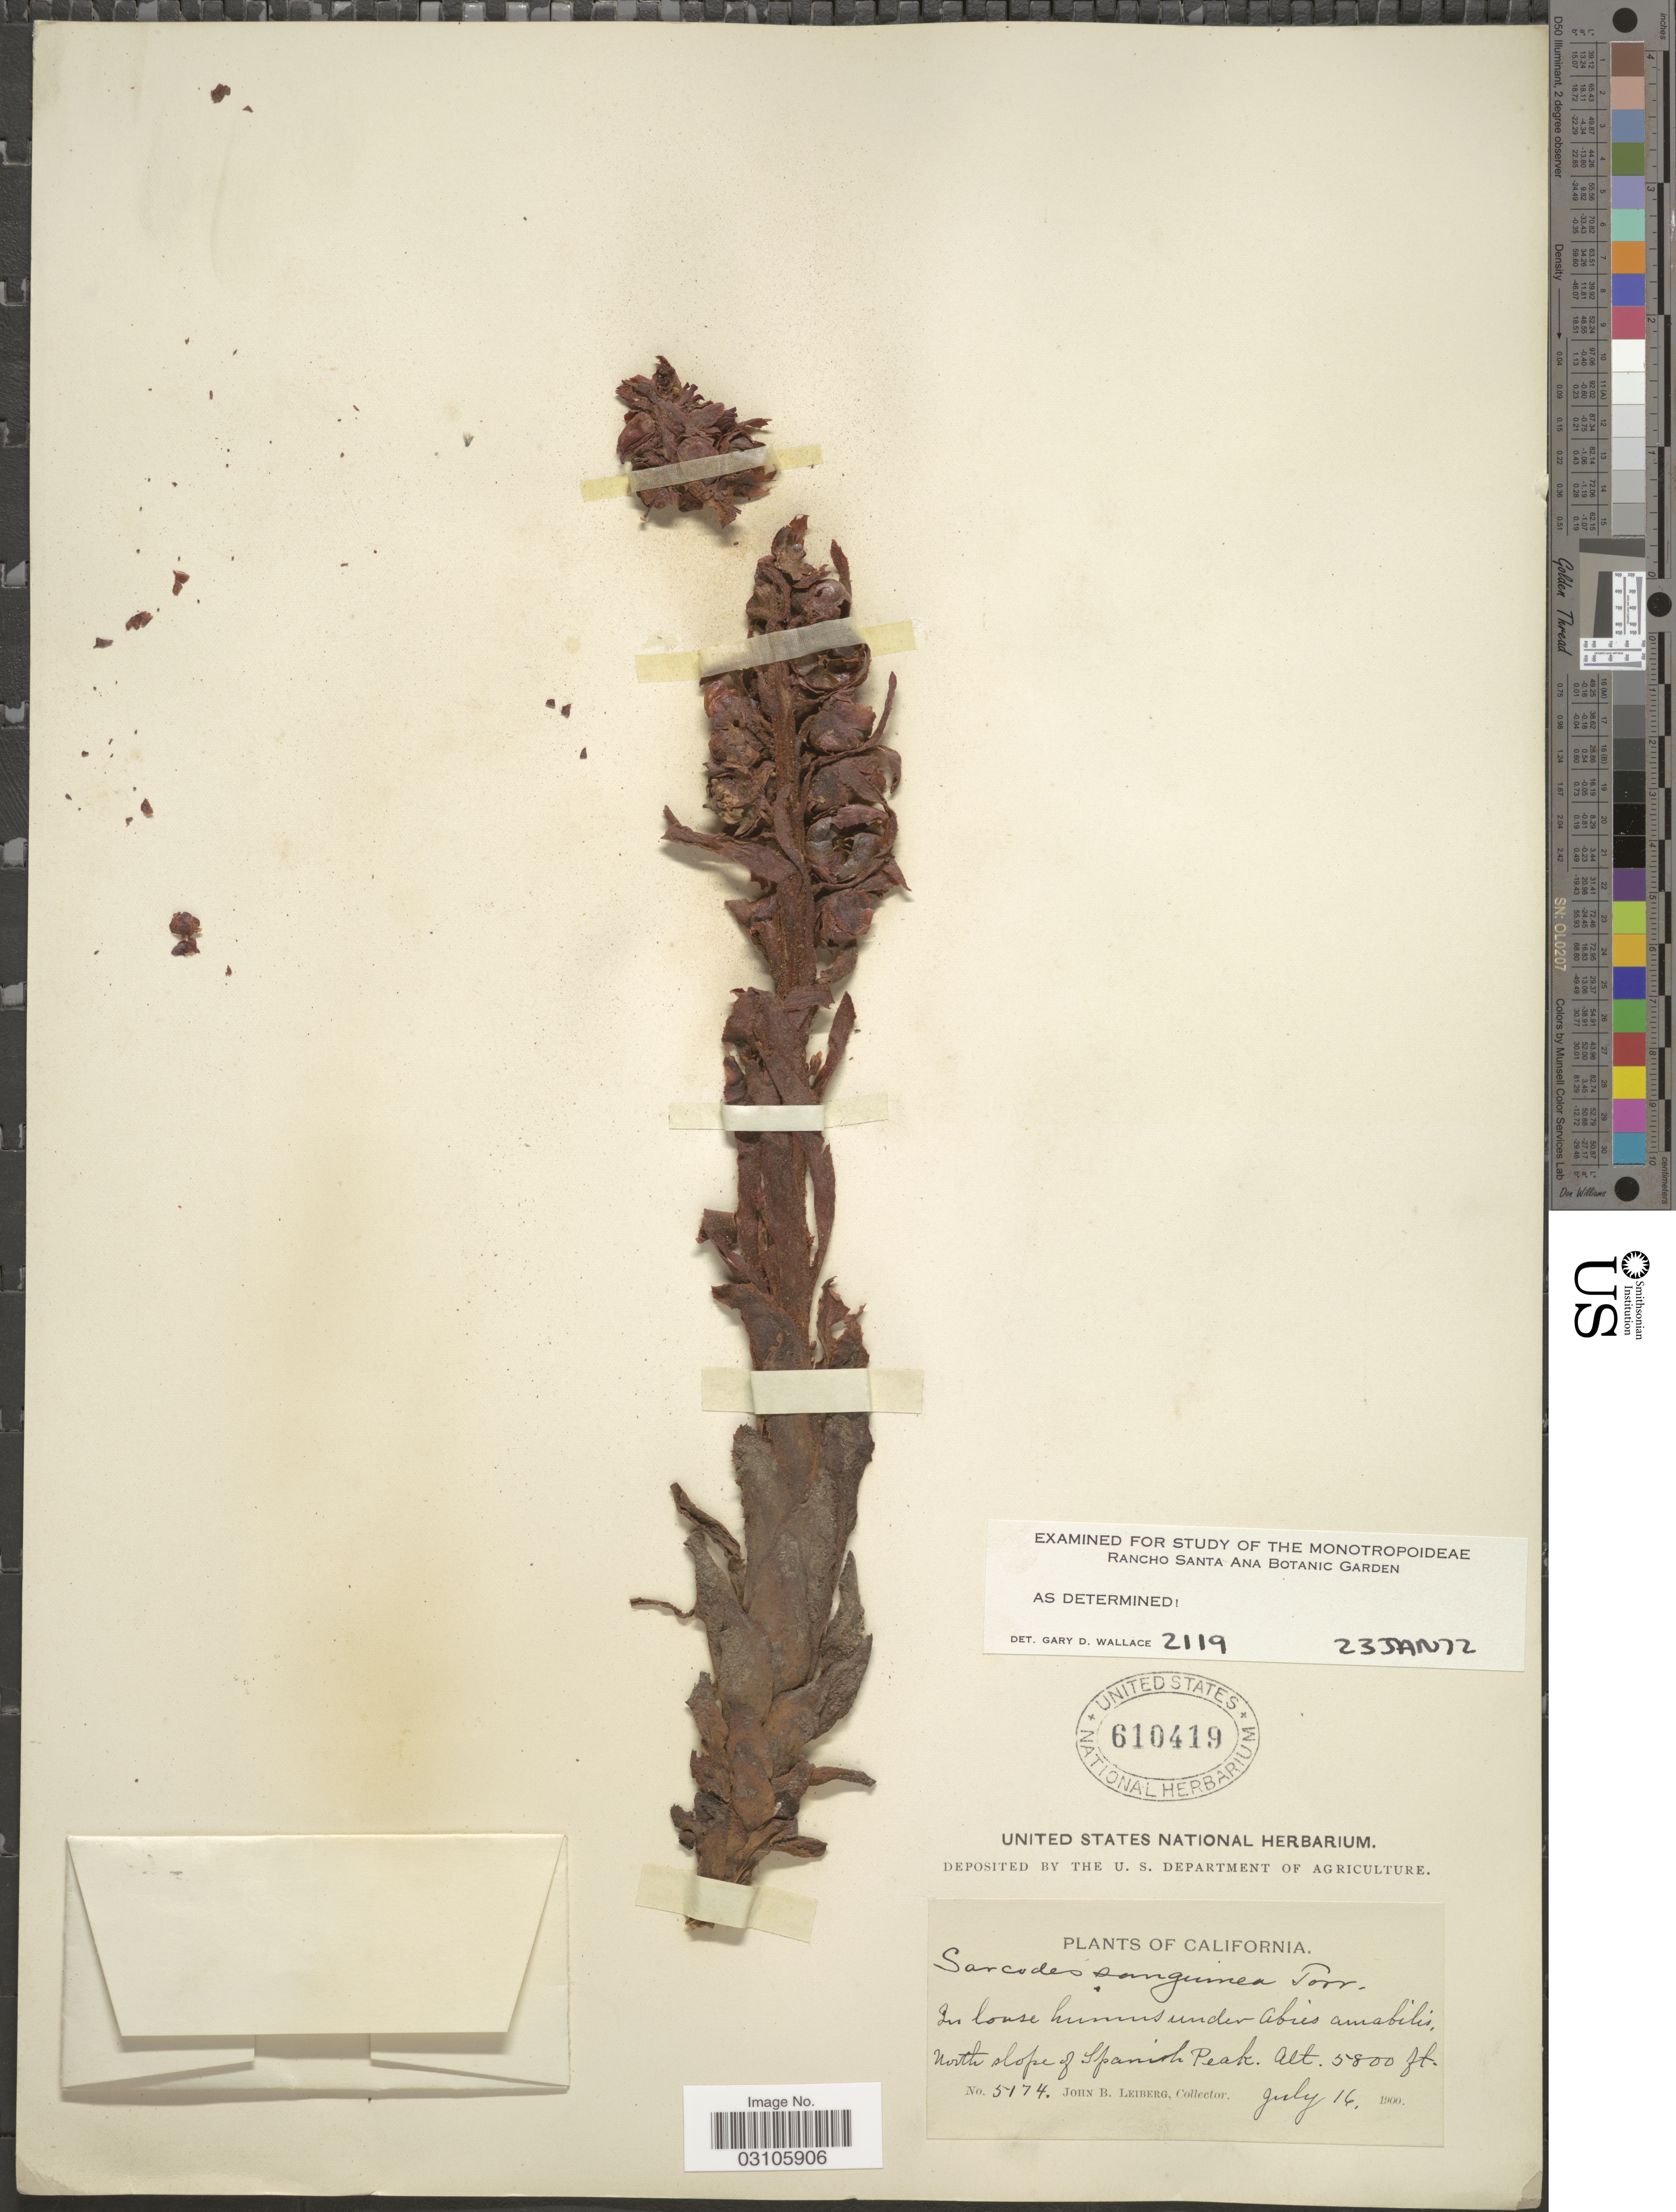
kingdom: Plantae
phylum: Tracheophyta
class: Magnoliopsida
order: Ericales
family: Ericaceae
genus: Sarcodes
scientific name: Sarcodes sanguinea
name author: Torr.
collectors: J. Leiberg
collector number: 5174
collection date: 1900-07-16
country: United States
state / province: California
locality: North slope of Spanish Peak.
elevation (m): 1768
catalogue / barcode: US 610419